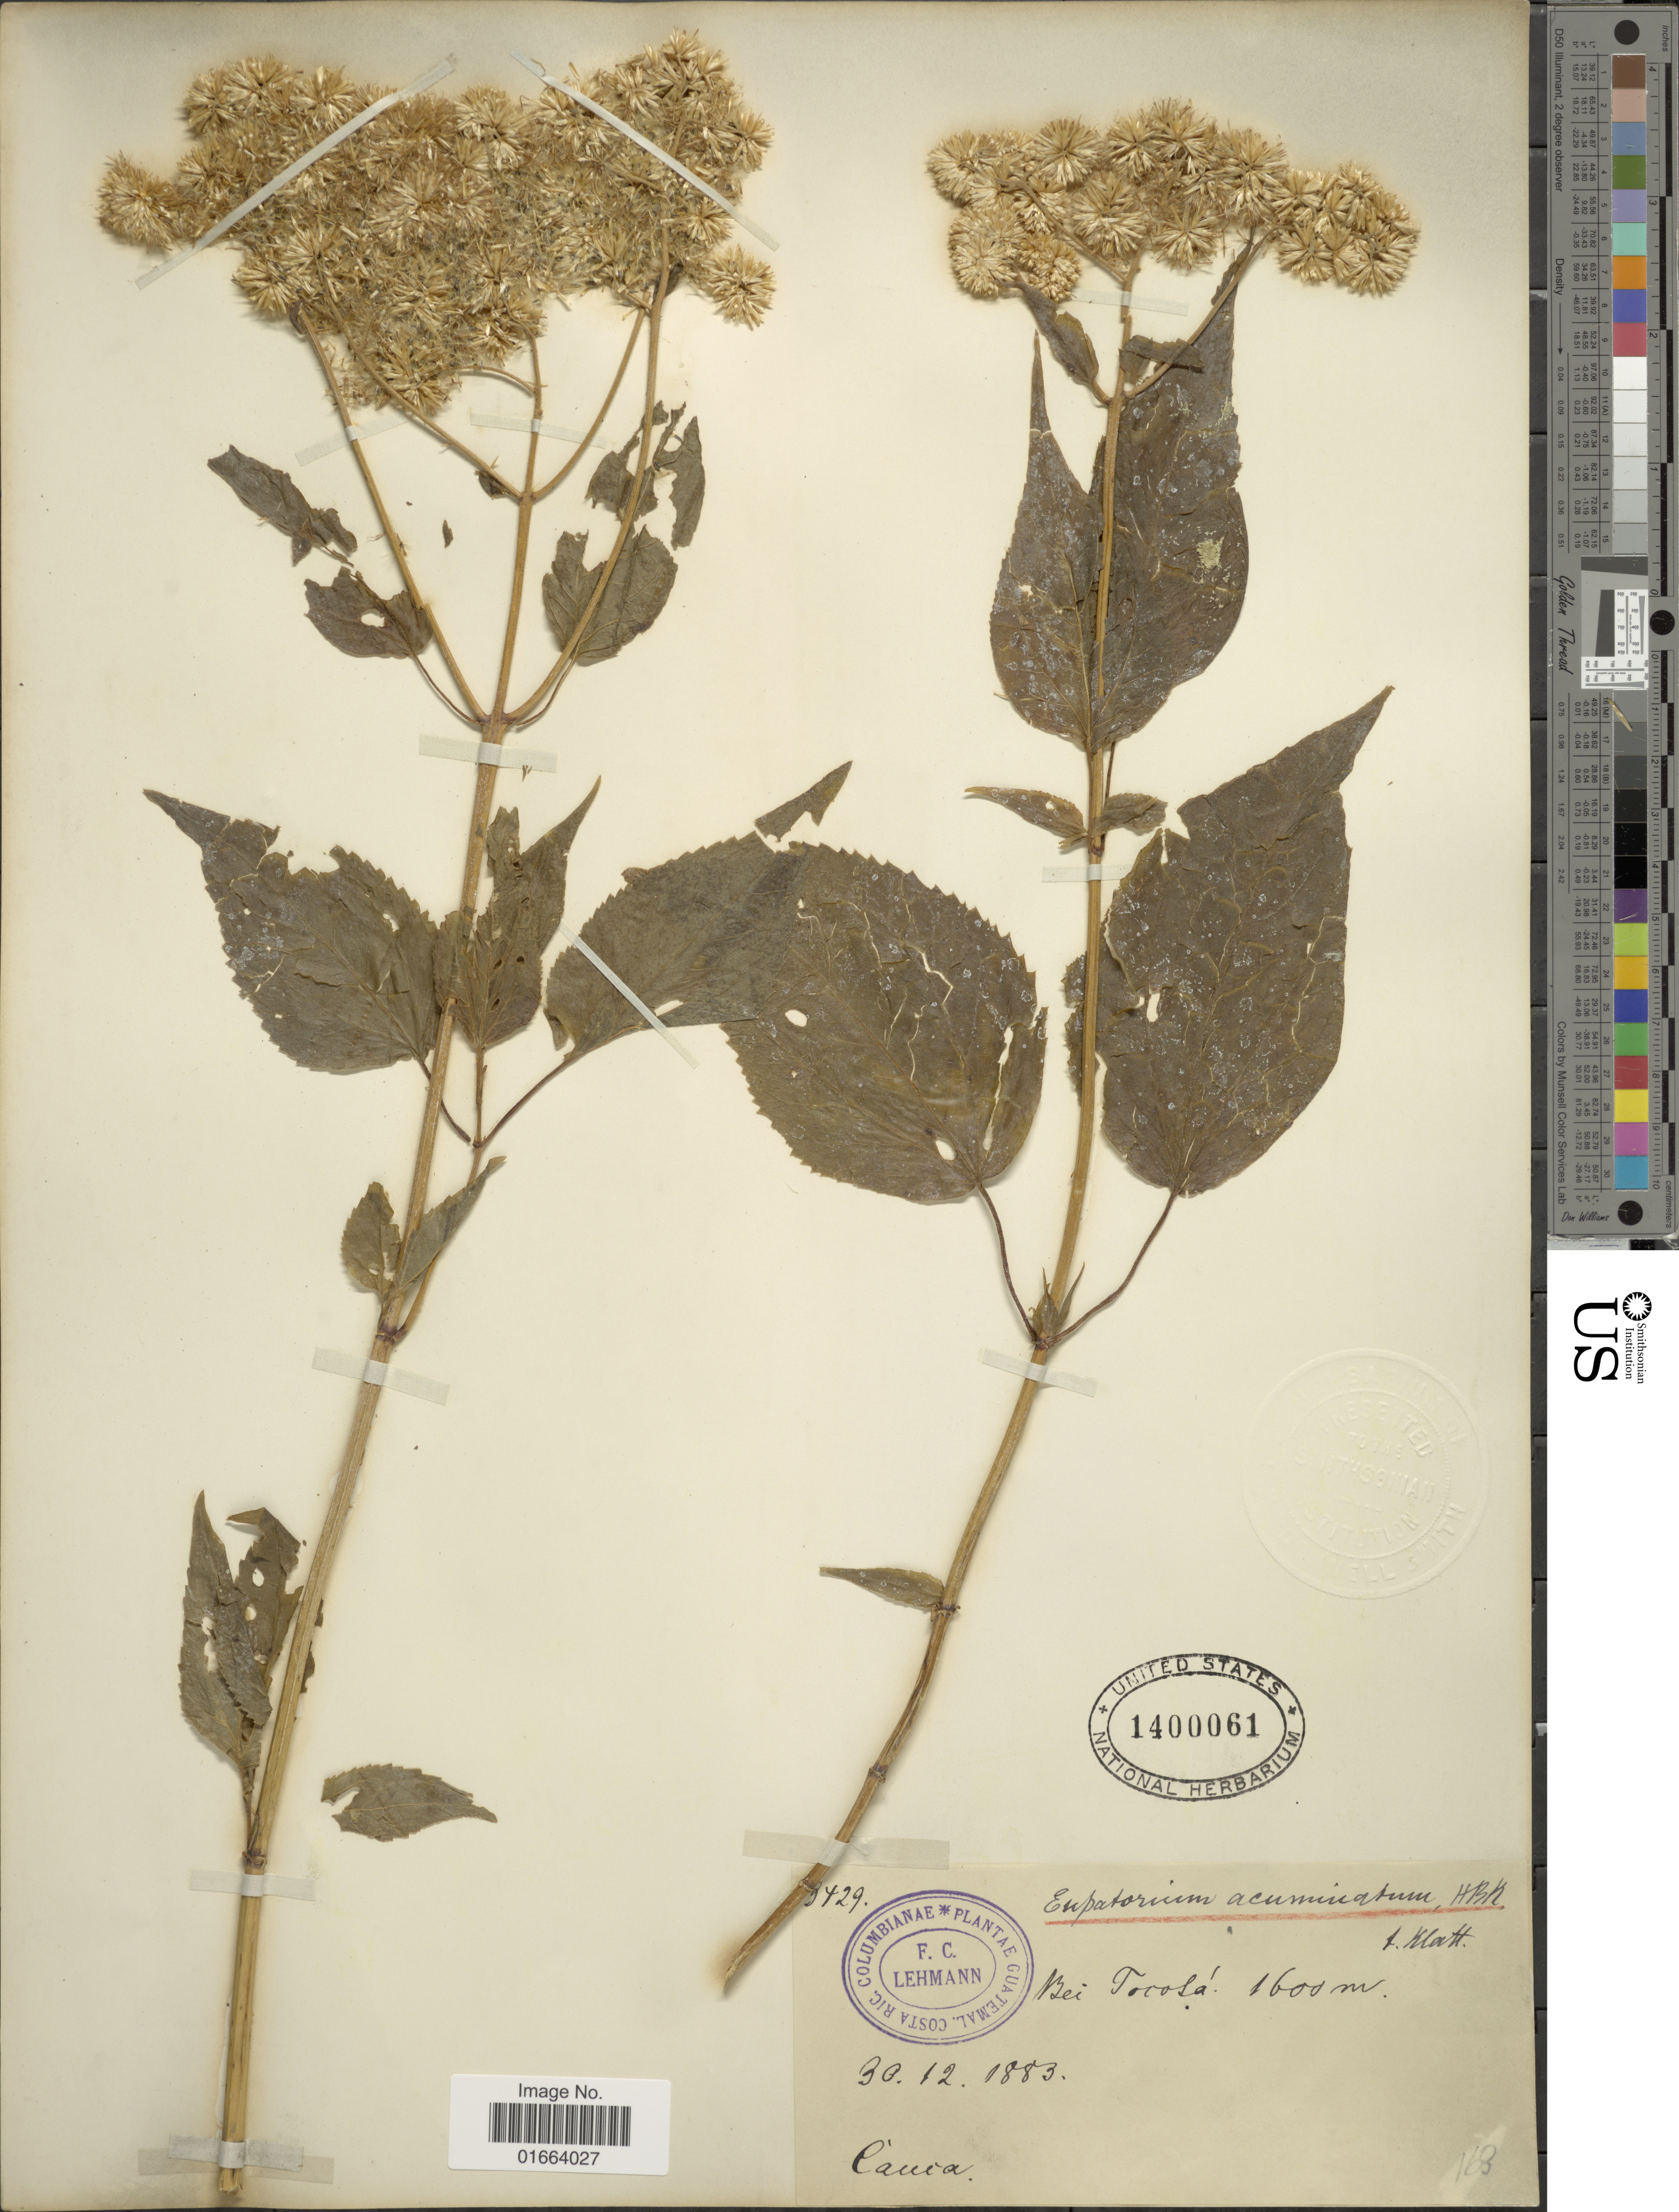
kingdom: Plantae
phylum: Tracheophyta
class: Magnoliopsida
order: Asterales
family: Asteraceae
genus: Critoniella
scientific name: Critoniella acuminata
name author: (Kunth) R.M. King & H. Rob.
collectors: F. C. Lehmann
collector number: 3429*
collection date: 1883-12-30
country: Colombia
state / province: Cauca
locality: Bei Tocota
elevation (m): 1600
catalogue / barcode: US 1400061